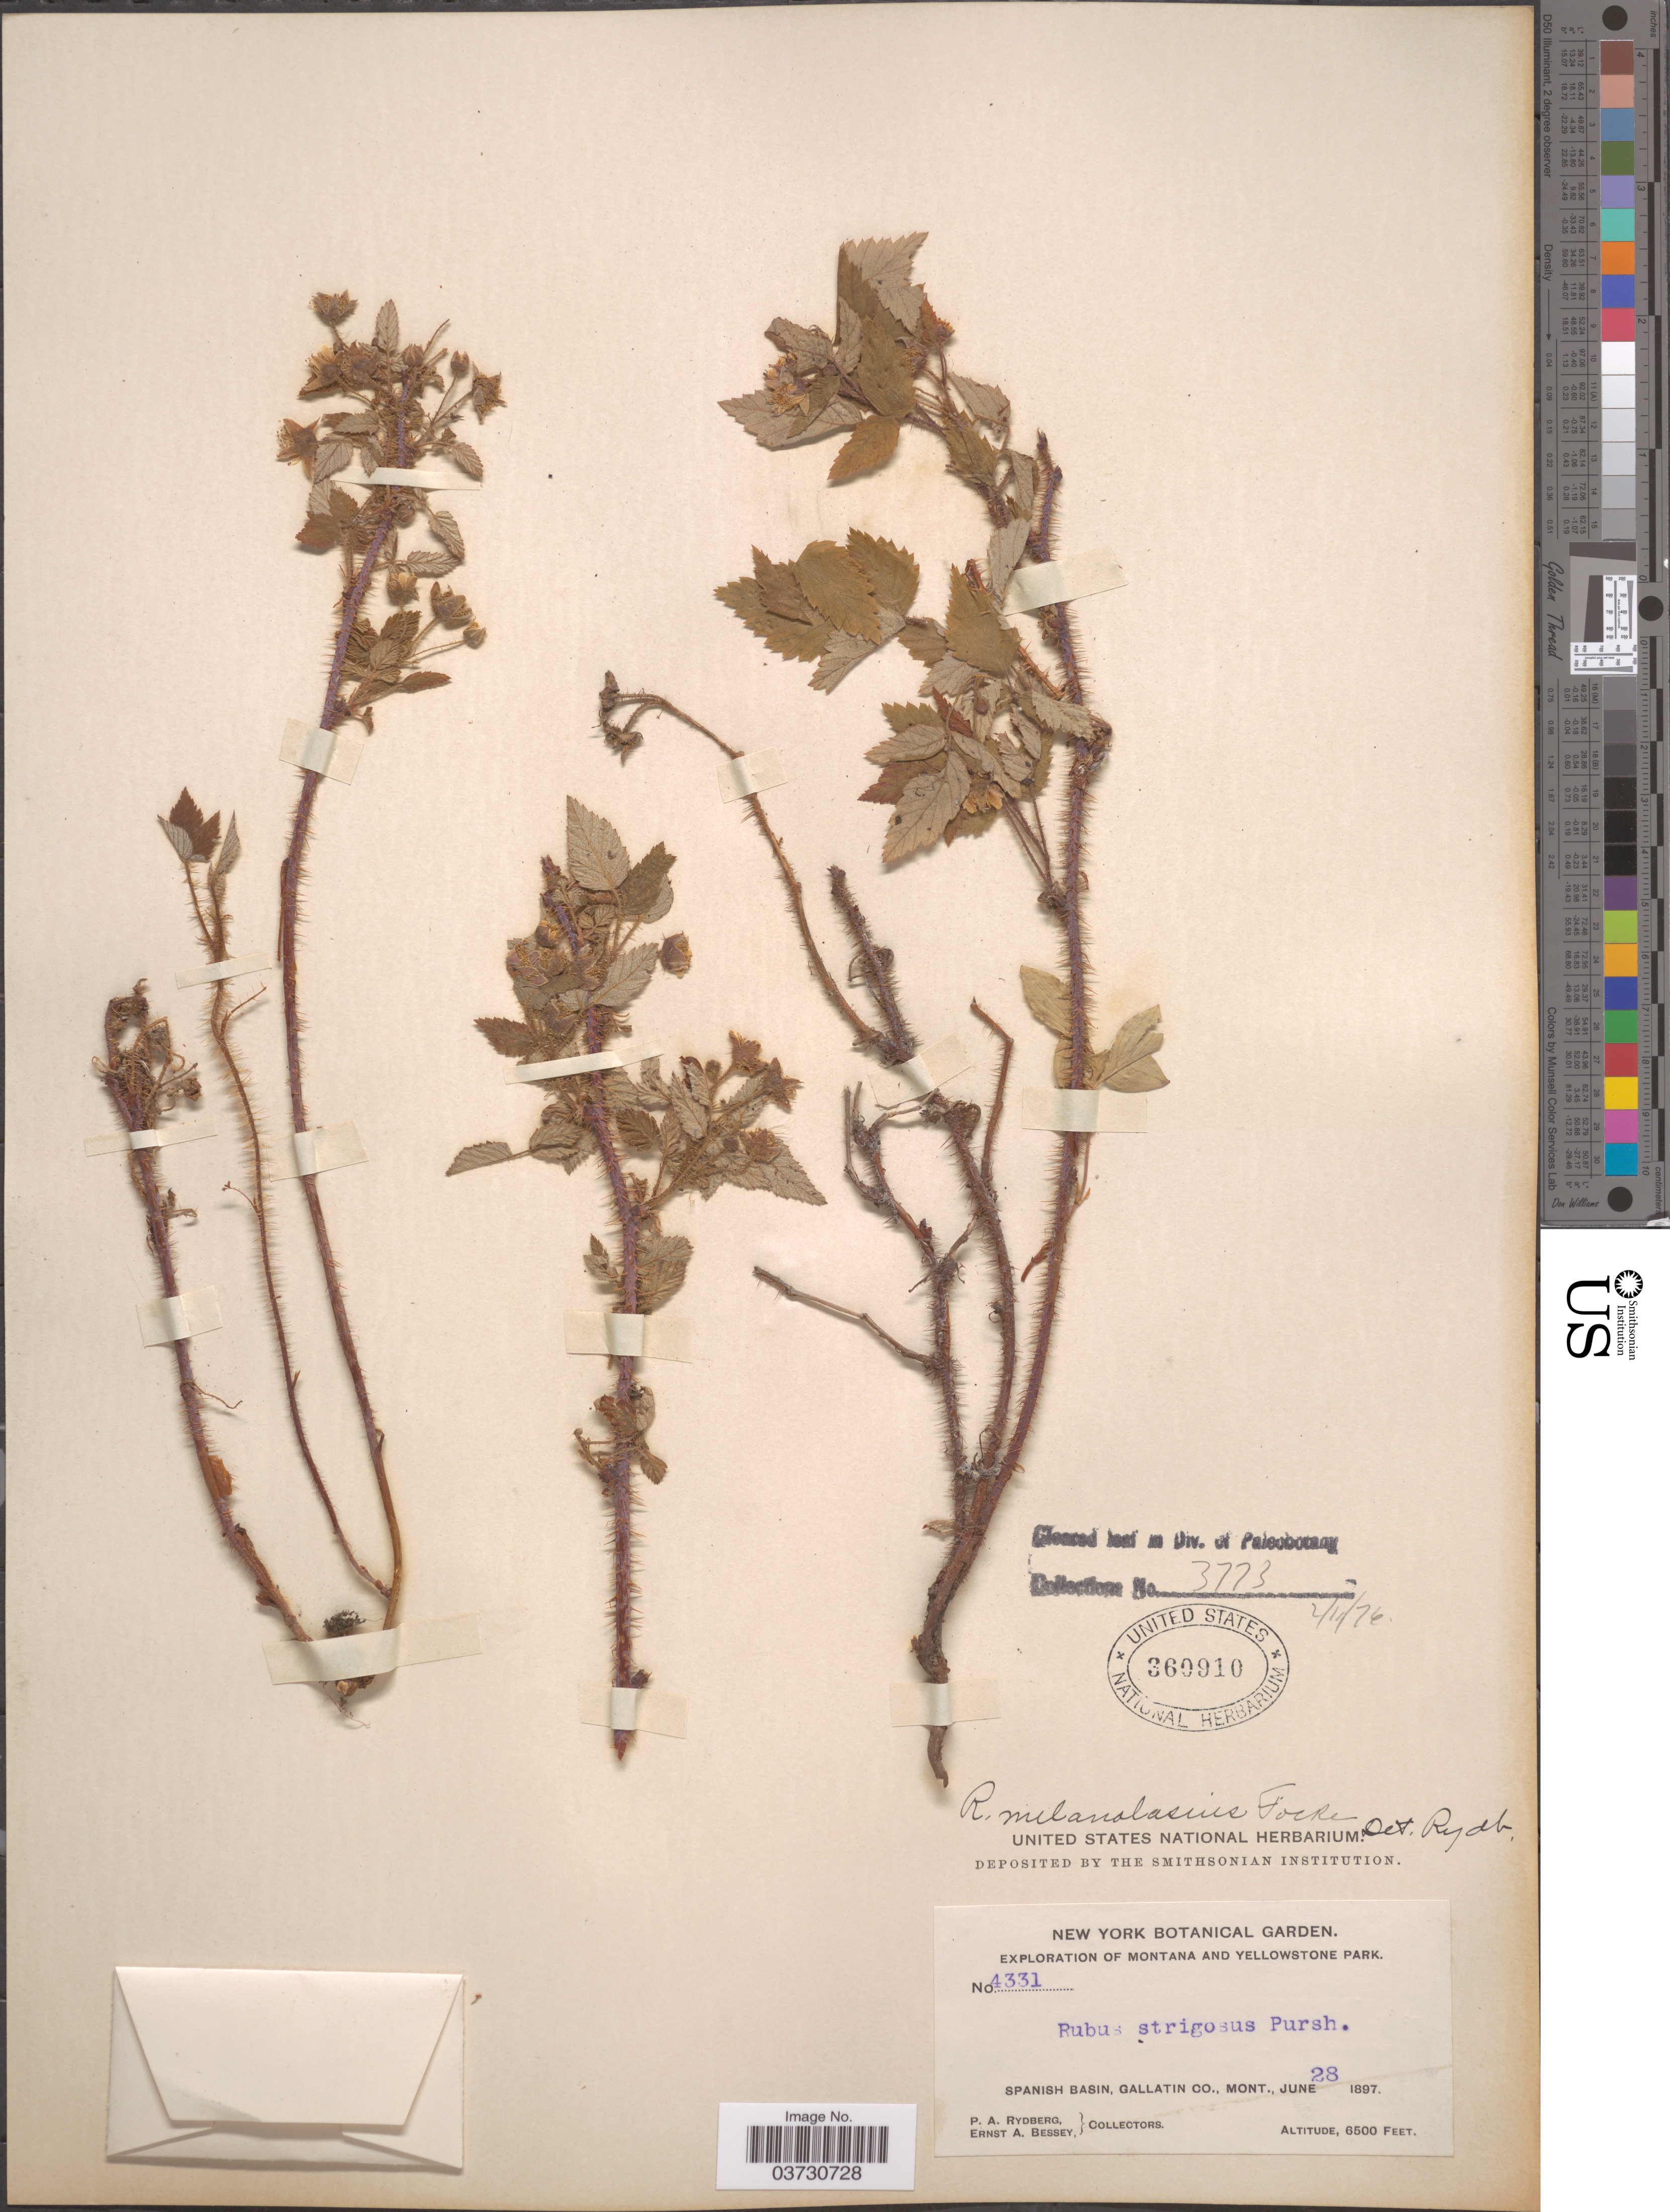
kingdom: Plantae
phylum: Tracheophyta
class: Magnoliopsida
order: Rosales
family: Rosaceae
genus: Rubus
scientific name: Rubus melanolasius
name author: Dieck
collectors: P. A. Rydberg & E. A. Bessey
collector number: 4331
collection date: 1897-06-28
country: United States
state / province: Montana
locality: Yellowstone Park [unsure placement] Spanish Basin, Gallatin Co.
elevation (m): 1981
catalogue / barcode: US 360910